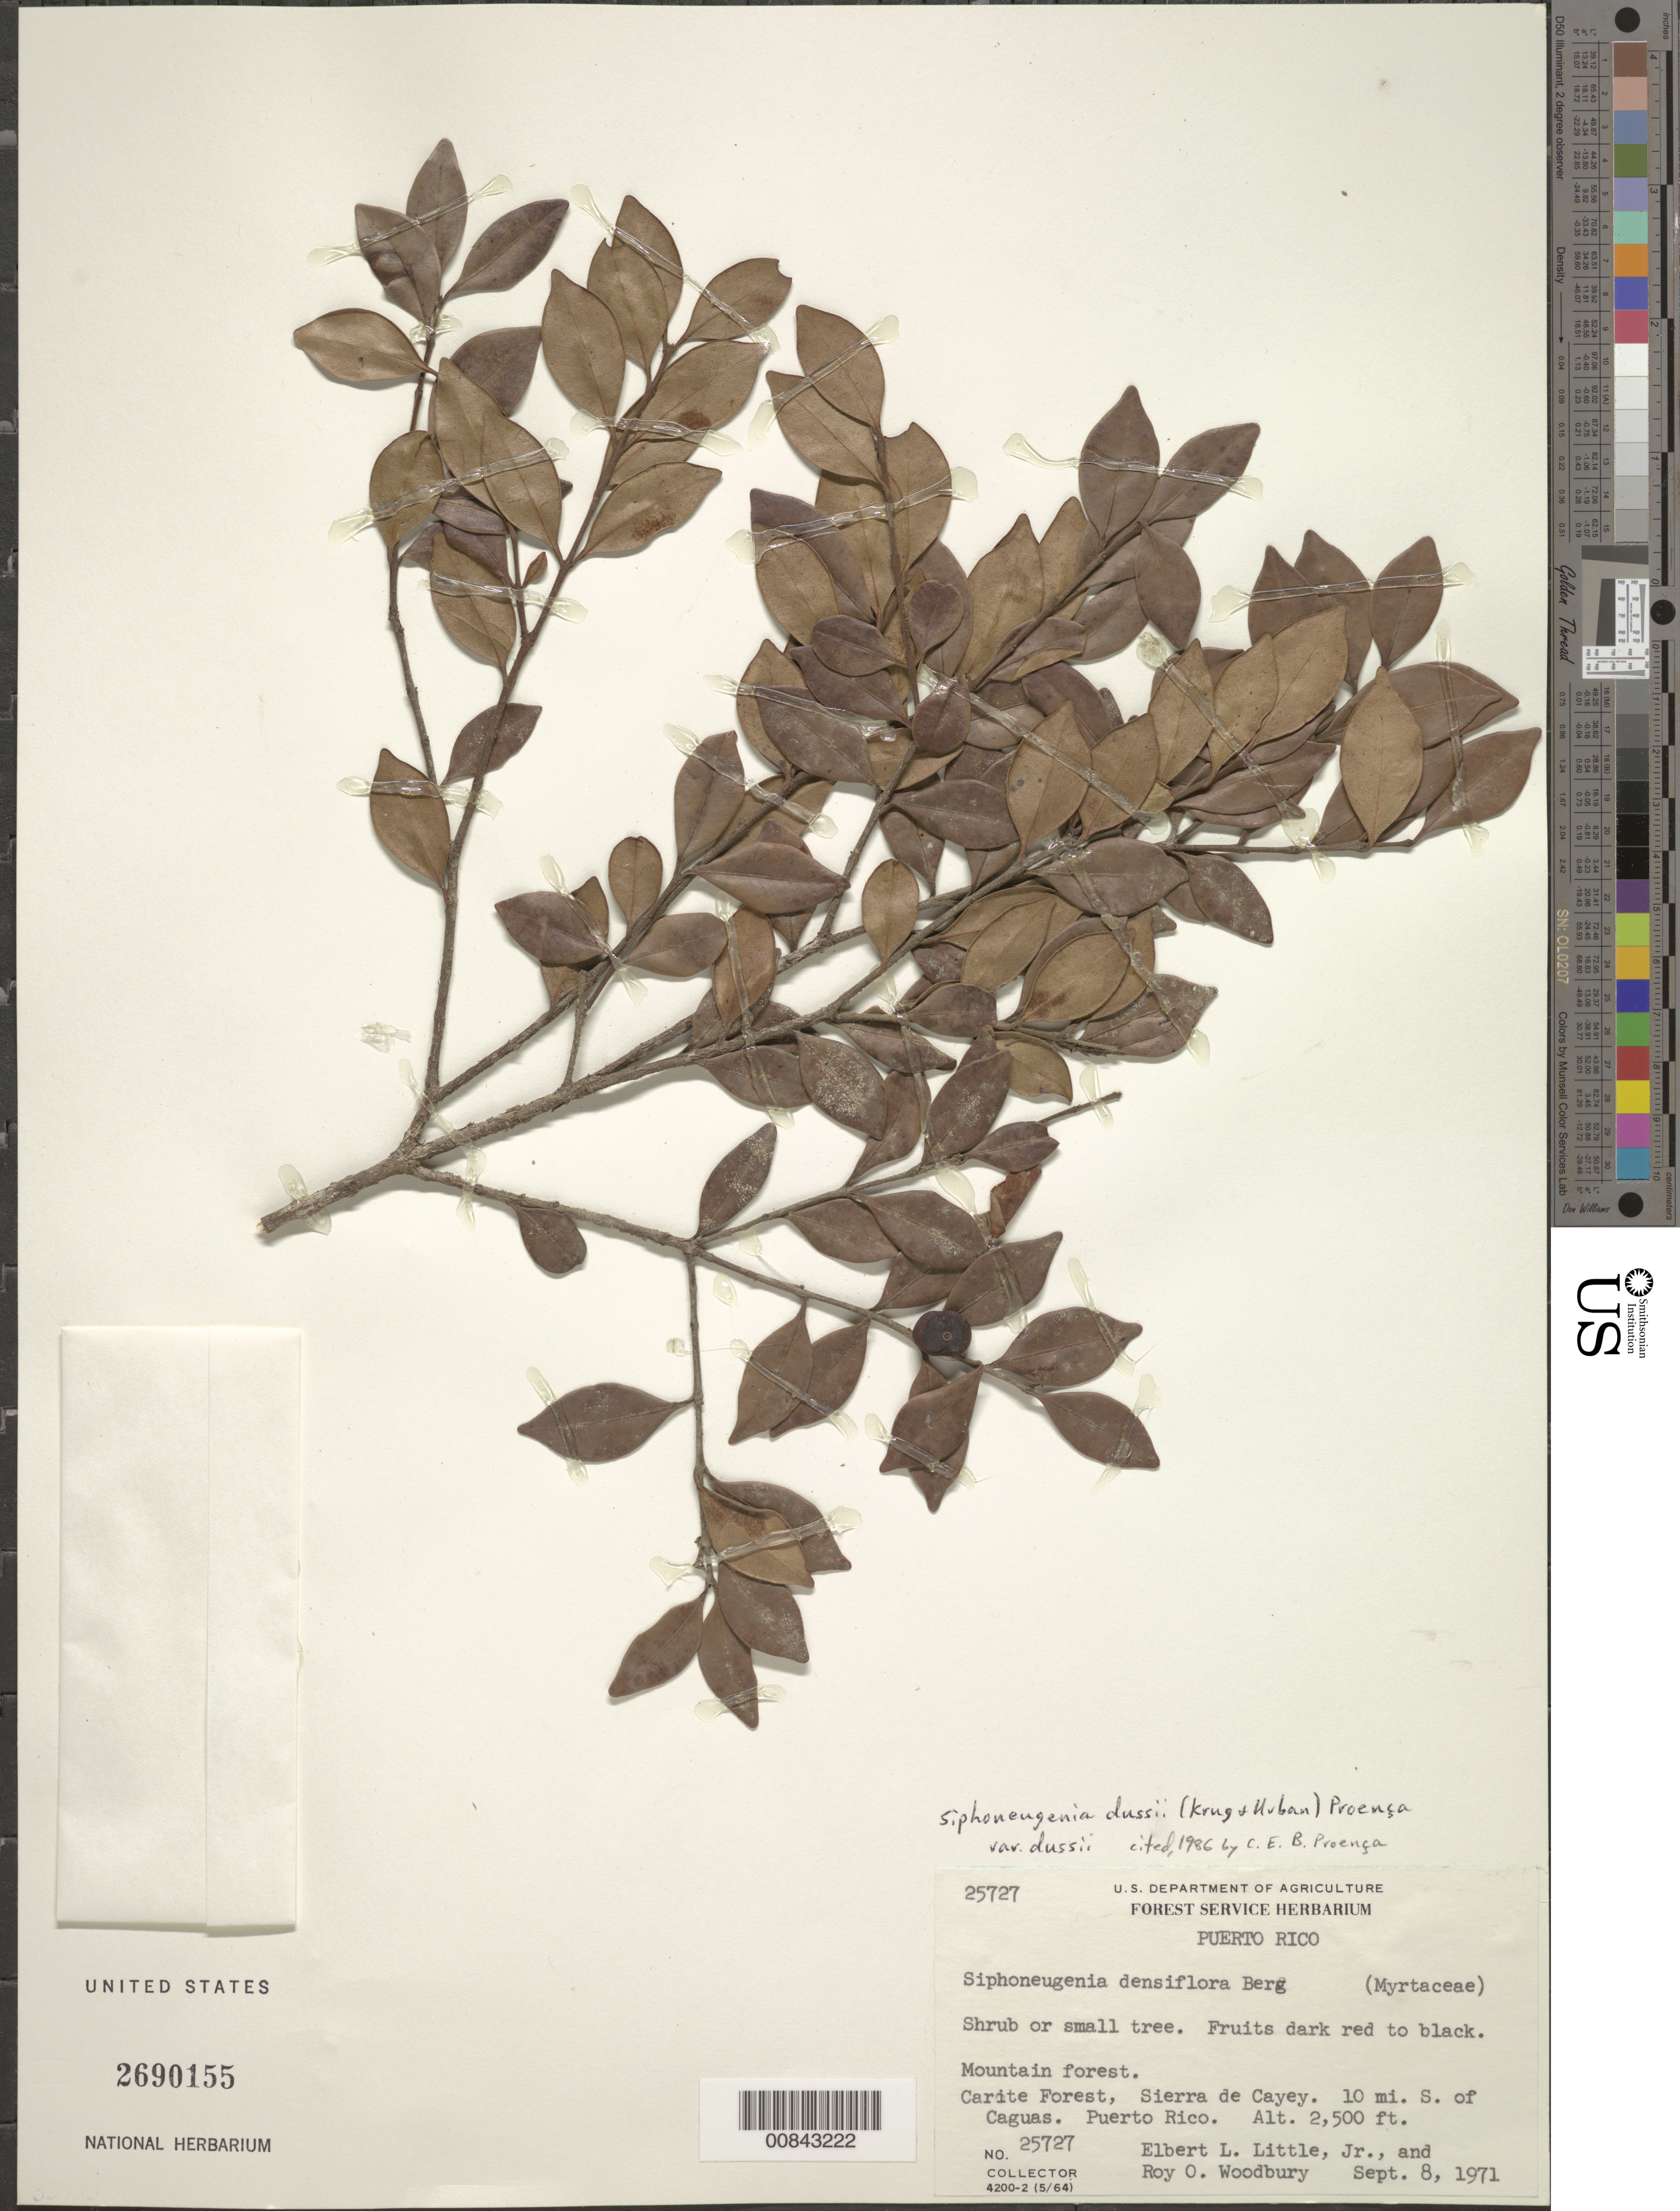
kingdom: Plantae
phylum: Tracheophyta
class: Magnoliopsida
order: Myrtales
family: Myrtaceae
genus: Siphoneugena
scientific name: Siphoneugena dussii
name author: (Krug & Urb.) Proença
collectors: E. L. Little & R. Woodbury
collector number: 25727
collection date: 1971-09-08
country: Puerto Rico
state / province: Caguas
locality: Carite Forest, Sierra de Cayey. 10 mi. S. of Caguas.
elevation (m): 762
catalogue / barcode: US 2690155